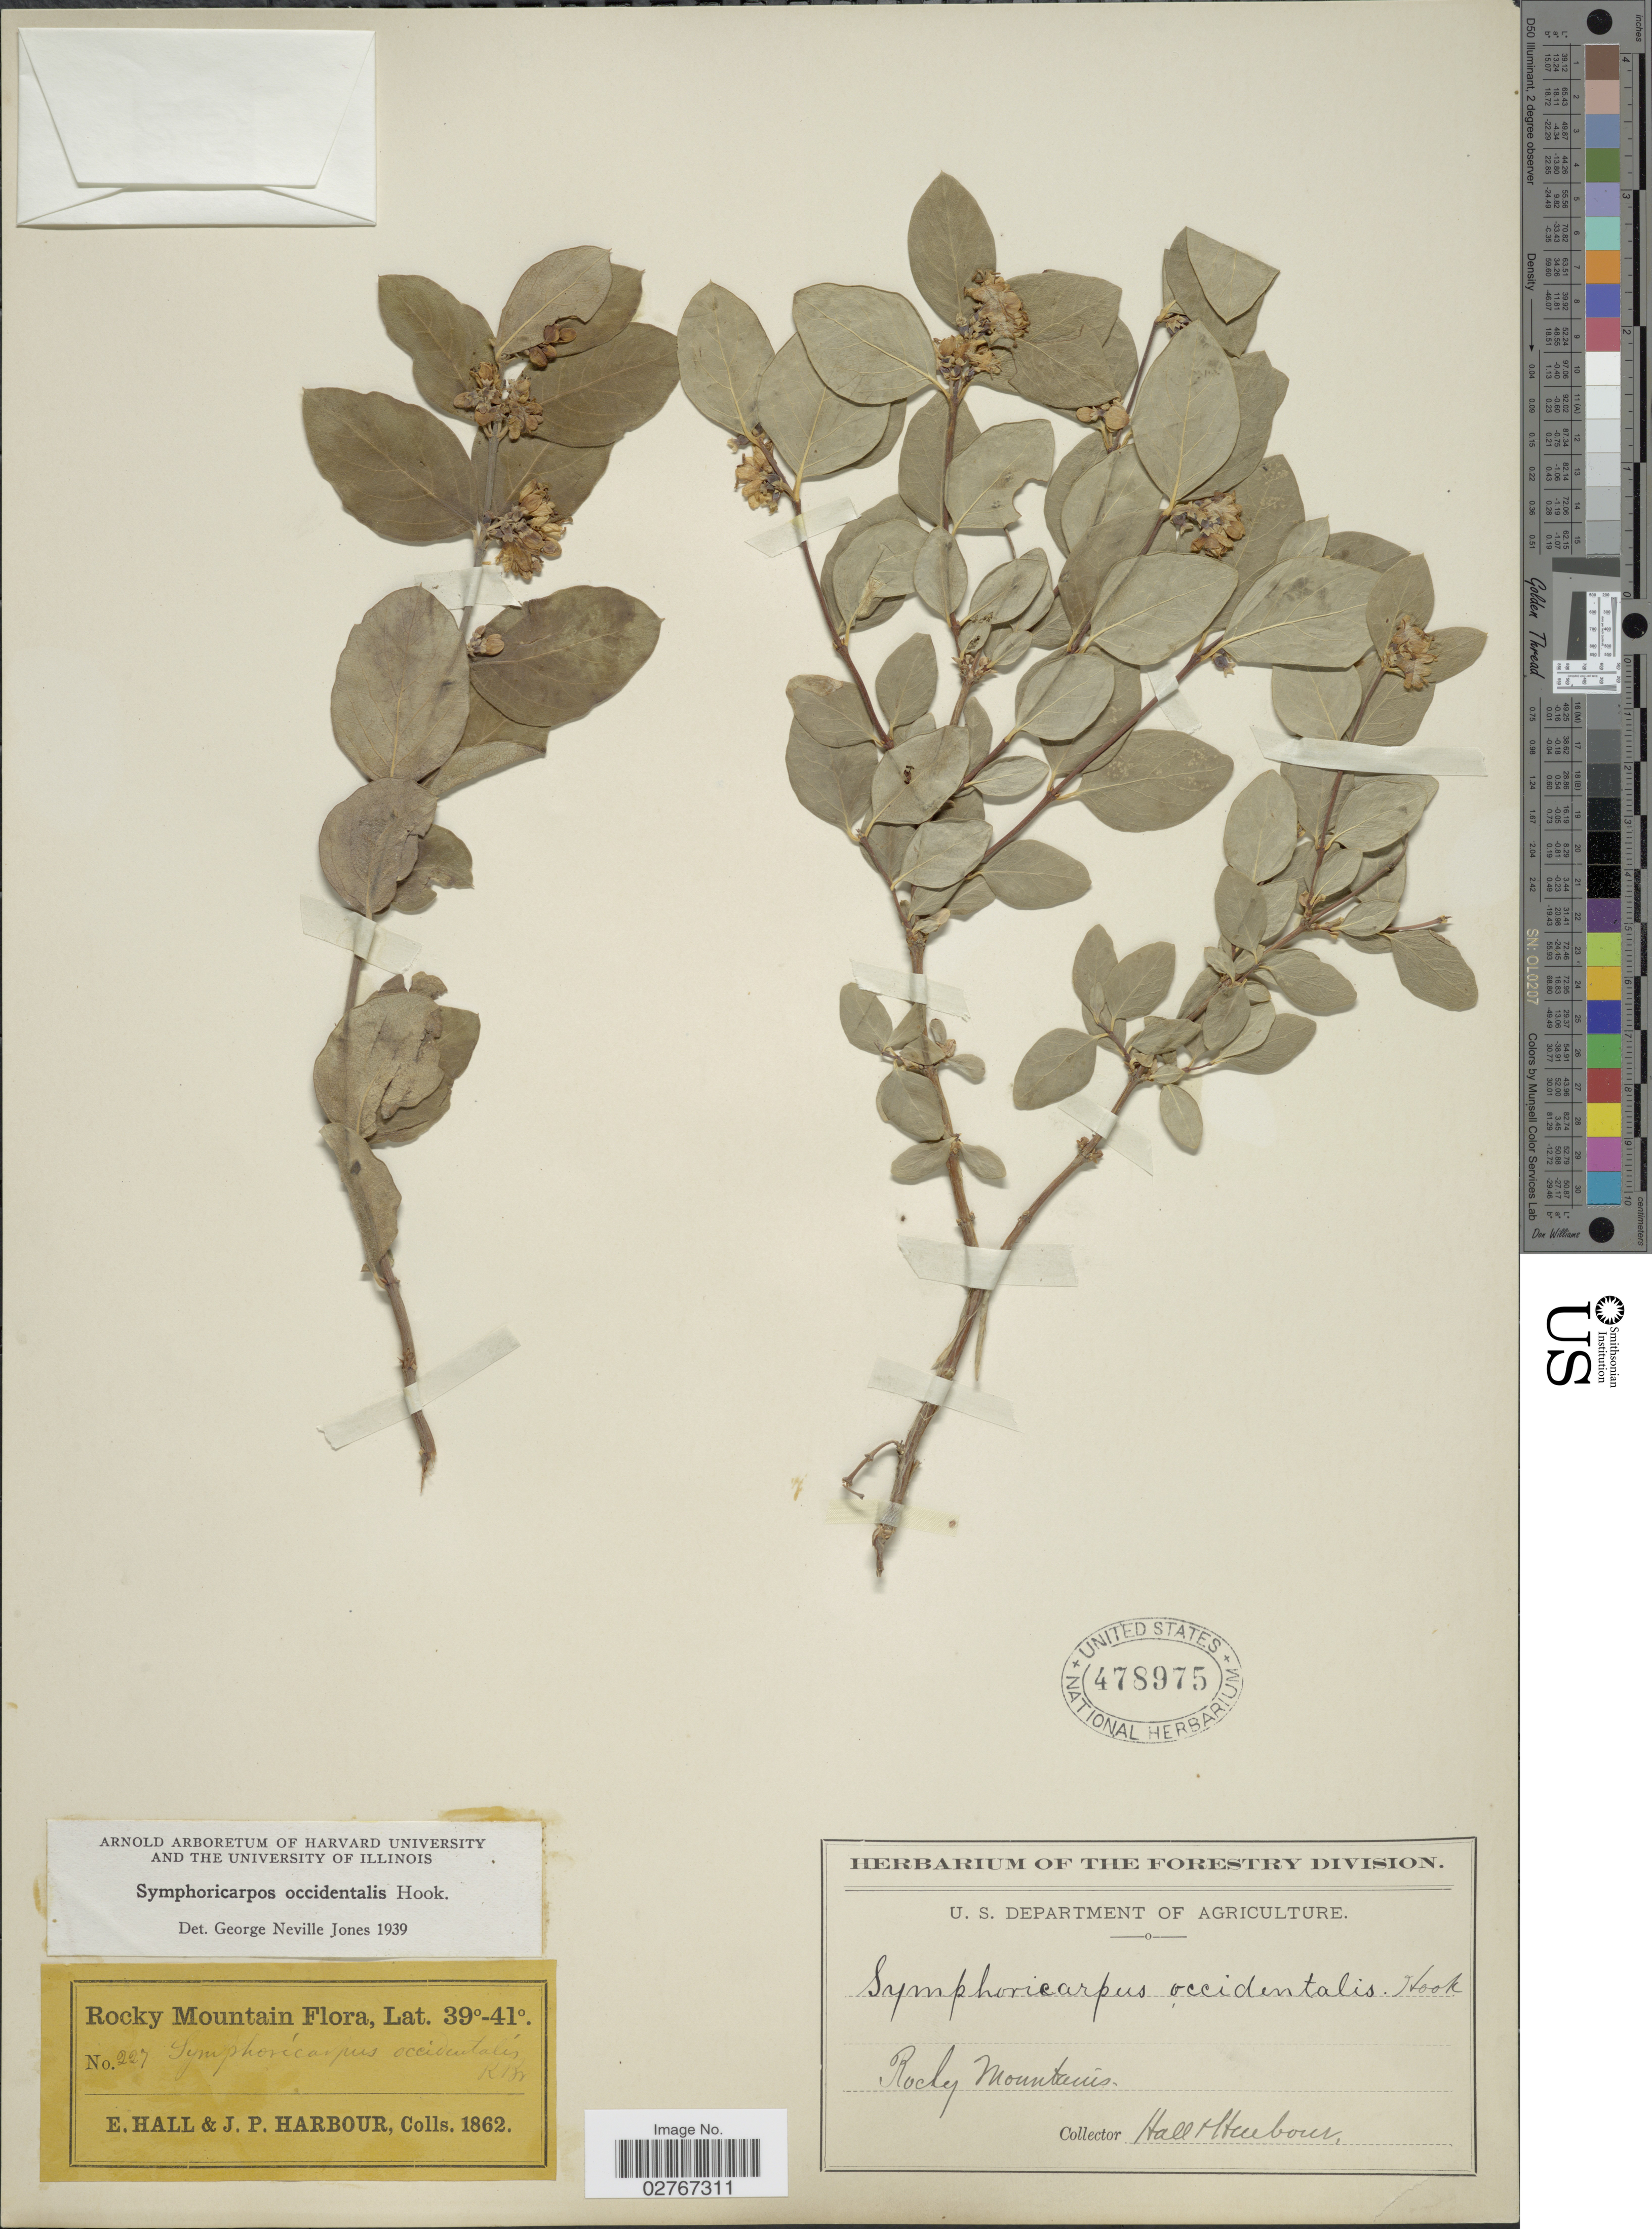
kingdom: Plantae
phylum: Tracheophyta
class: Magnoliopsida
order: Dipsacales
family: Caprifoliaceae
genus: Symphoricarpos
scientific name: Symphoricarpos occidentalis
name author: (R. Br.) Hook.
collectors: E. Hall & J. Harbour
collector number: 227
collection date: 1862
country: United States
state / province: Colorado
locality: Rocky Mtns.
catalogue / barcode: US 478975